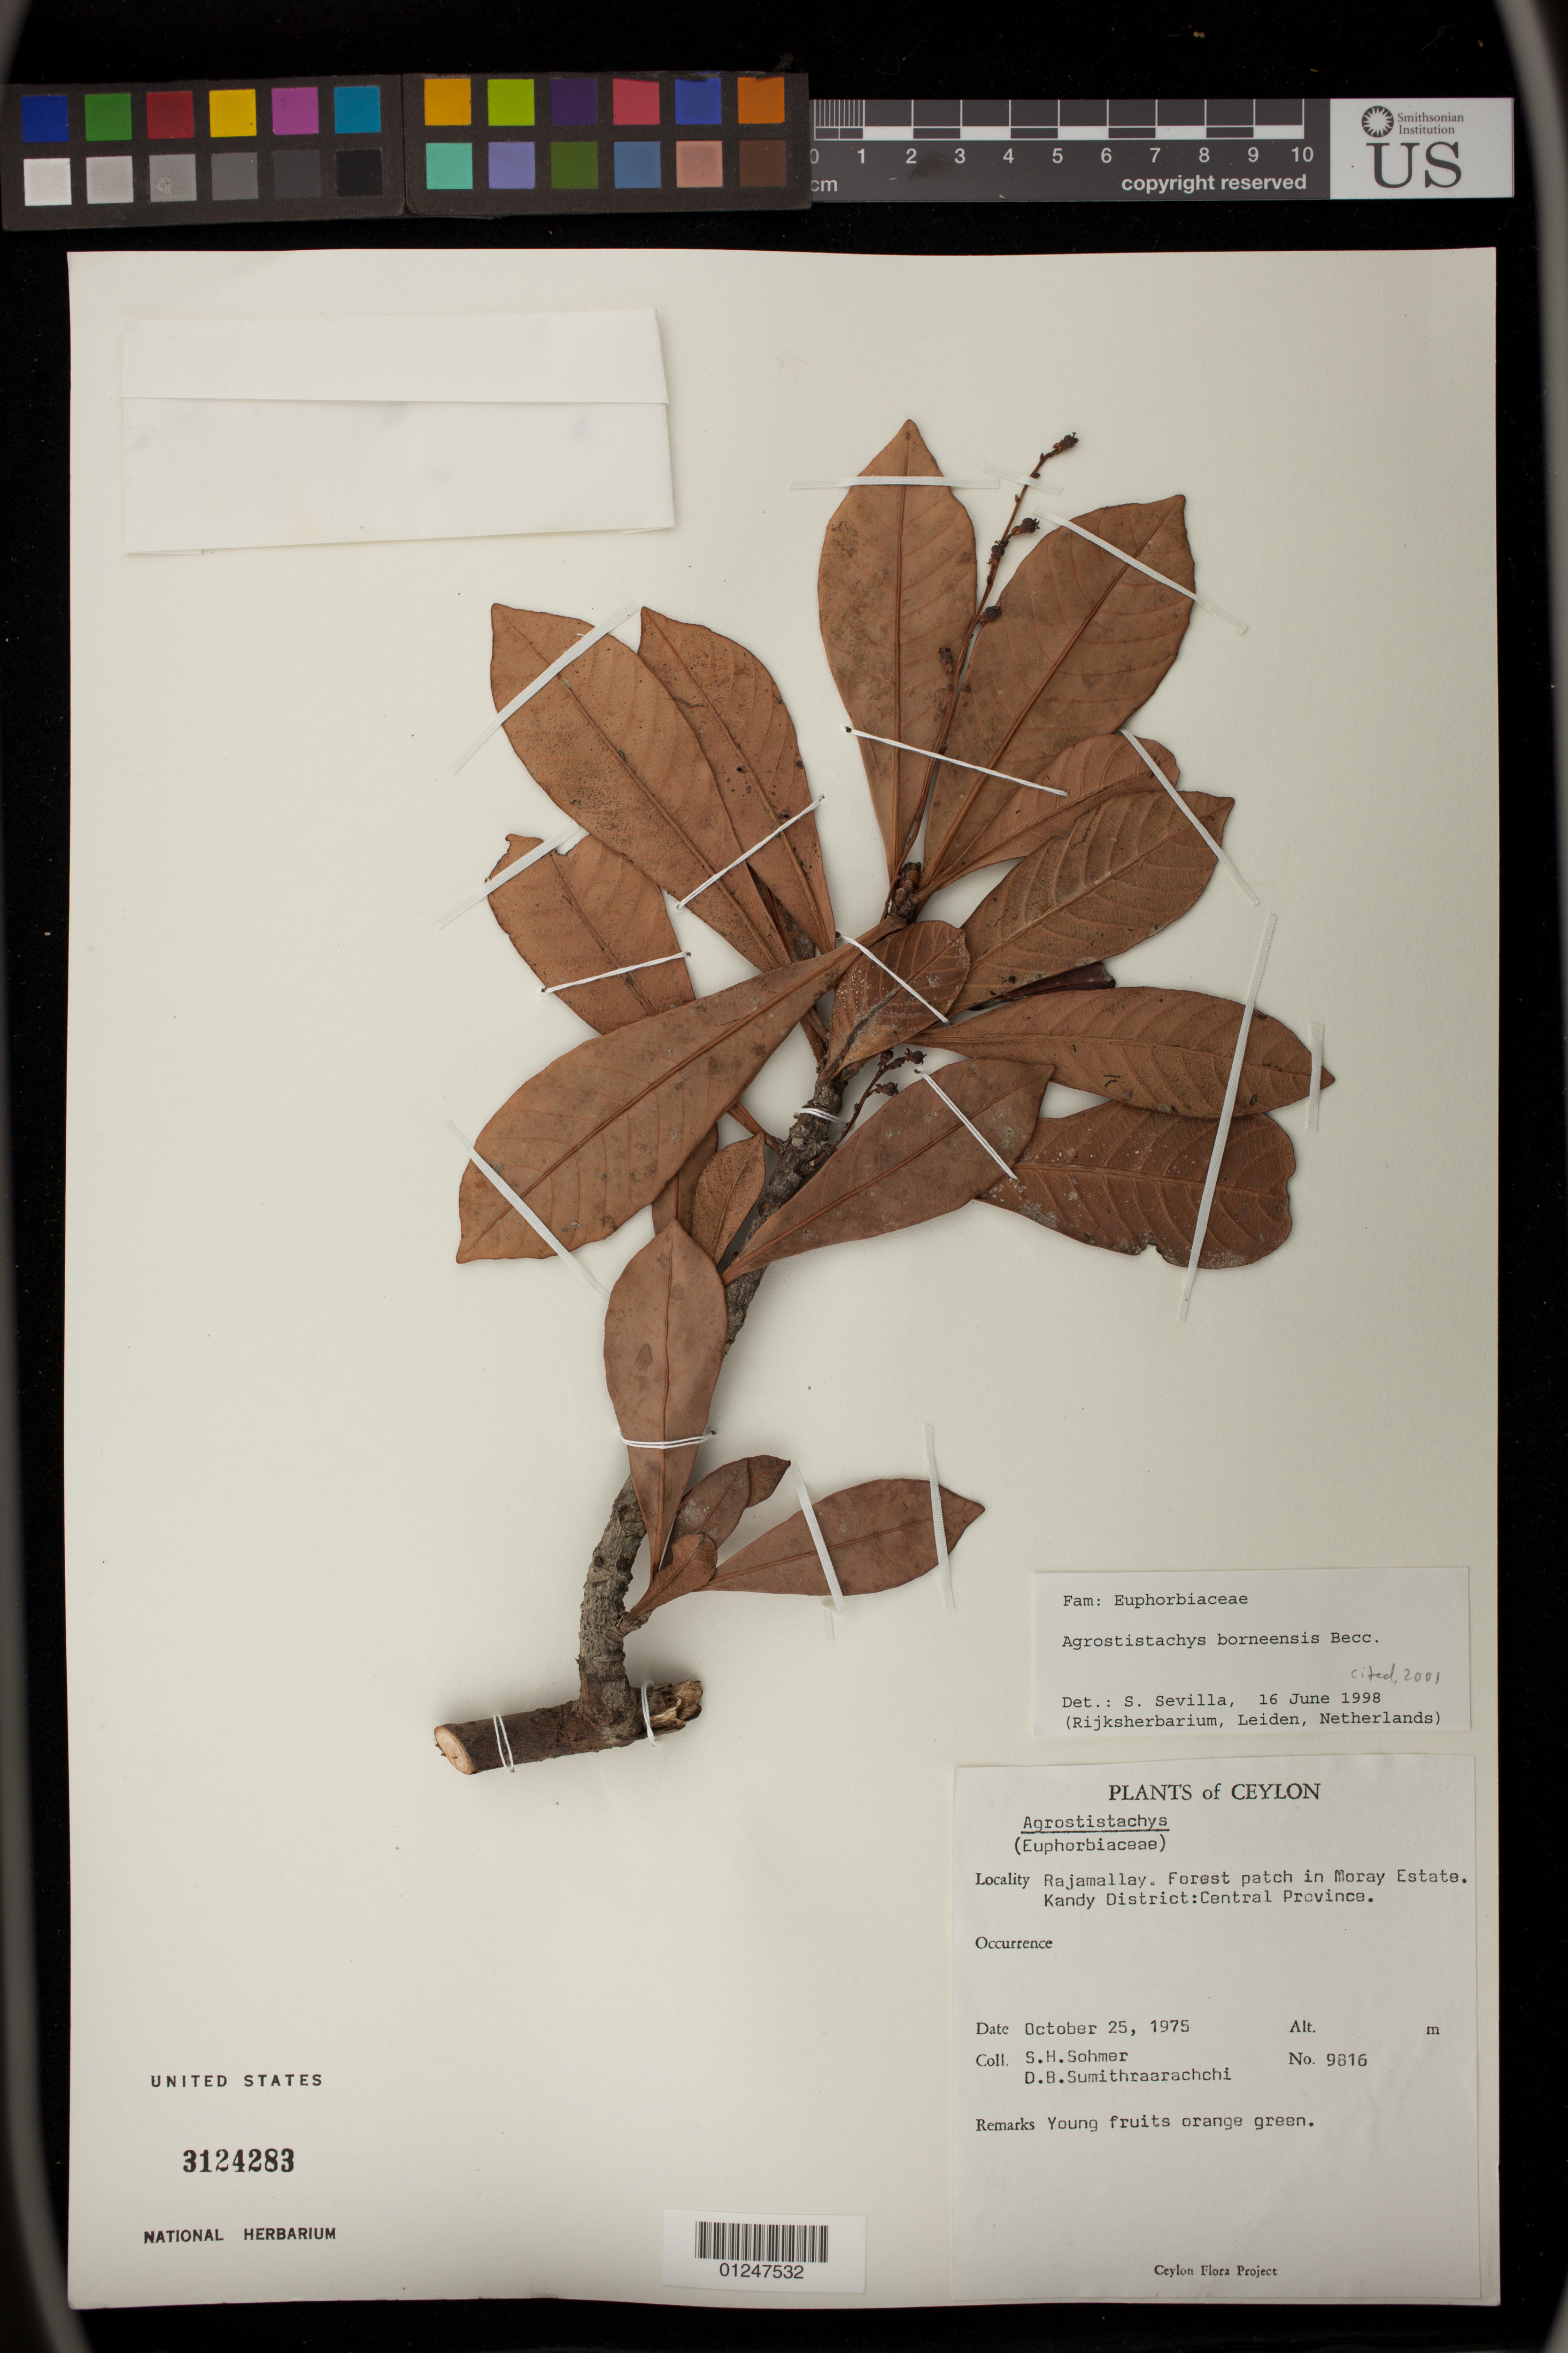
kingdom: Plantae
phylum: Tracheophyta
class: Magnoliopsida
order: Malpighiales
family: Euphorbiaceae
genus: Agrostistachys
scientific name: Agrostistachys borneensis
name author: Becc.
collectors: S. H. Sohmer & D. B. Sumithraarachchi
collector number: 9816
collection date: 1975-10-25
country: Sri Lanka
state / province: Central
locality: Rajamallay. Forest patch in Moray Estate. Kandy District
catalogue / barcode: US 3124283